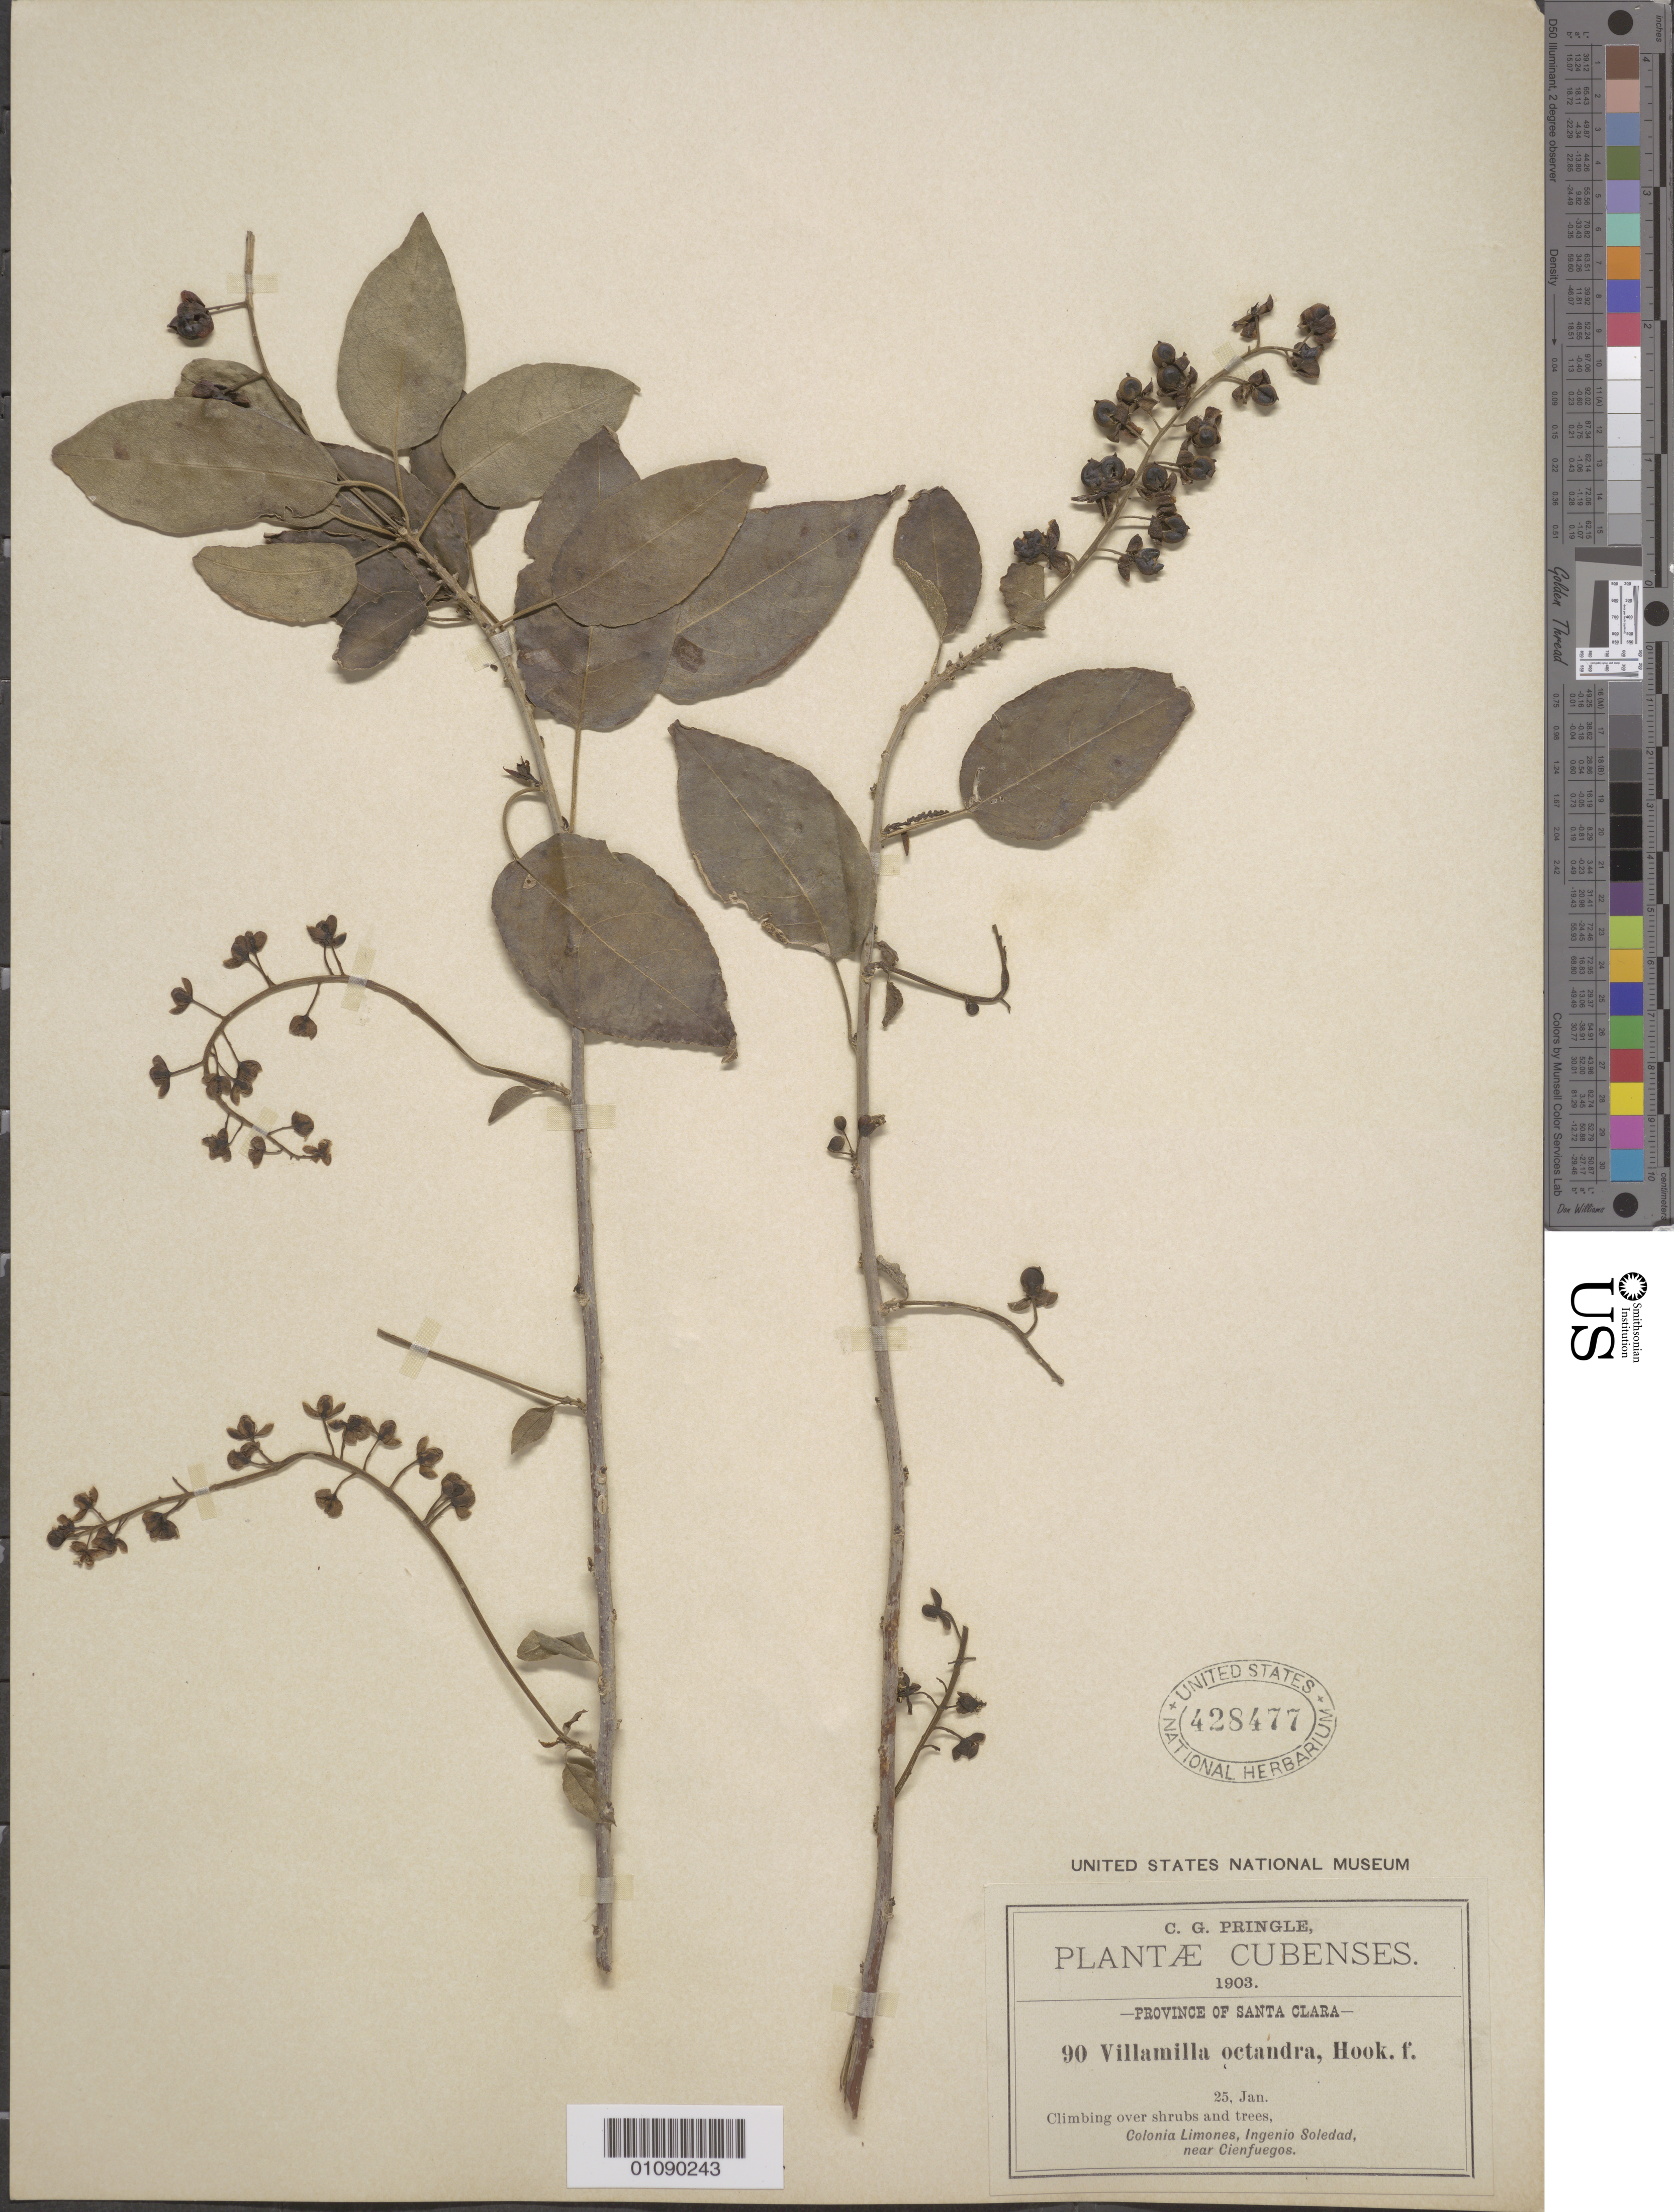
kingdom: Plantae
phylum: Tracheophyta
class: Magnoliopsida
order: Caryophyllales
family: Phytolaccaceae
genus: Trichostigma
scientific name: Trichostigma octandrum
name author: (L.) H. Walter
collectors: C. G. Pringle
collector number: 90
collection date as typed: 25 Jan 1903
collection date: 1903-01-25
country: Cuba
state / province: Cienfuegos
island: Cuba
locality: Province of Santa Clara: Colonia Limones, Ingenio Soledad, near Cienfuegos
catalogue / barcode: US 428477